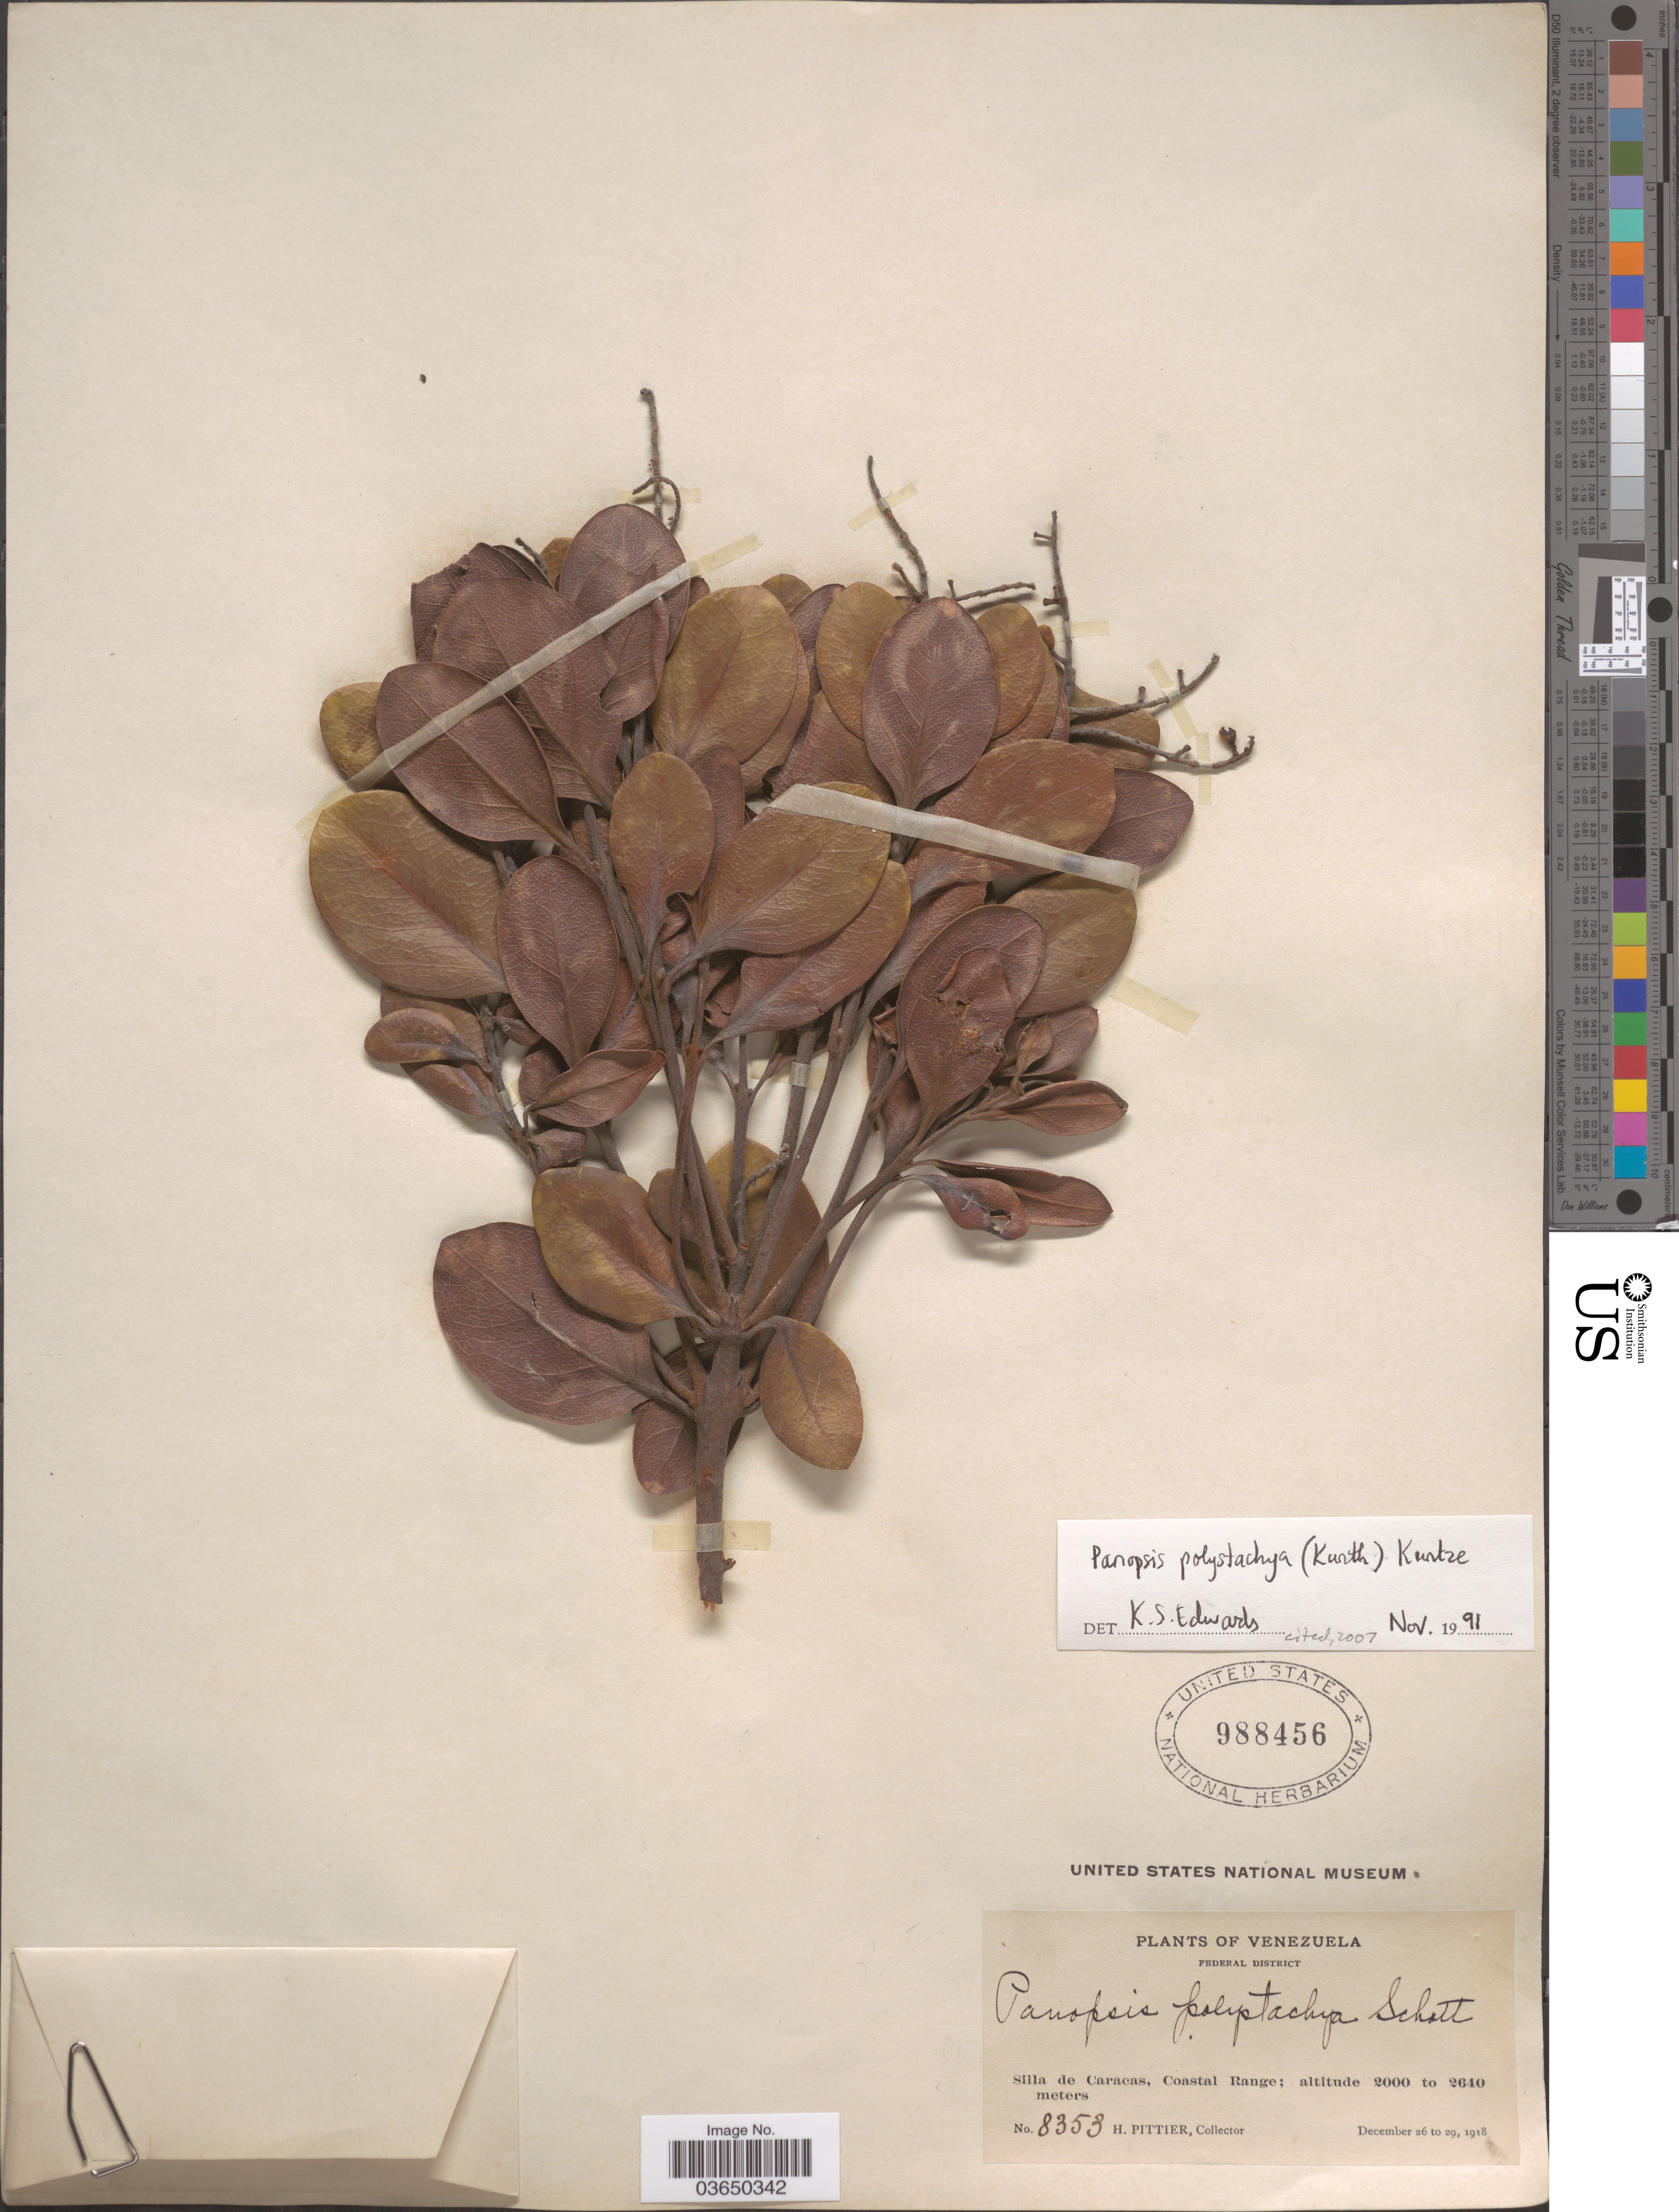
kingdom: Plantae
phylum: Tracheophyta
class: Magnoliopsida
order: Proteales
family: Proteaceae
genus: Panopsis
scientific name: Panopsis polystachya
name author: (Kunth) Kuntze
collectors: H. F. Pittier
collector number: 8353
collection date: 1918-12-26/1918-12-29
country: Venezuela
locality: Federal District. Silla de Caracas, Coastal Range.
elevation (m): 2000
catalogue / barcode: US 988456